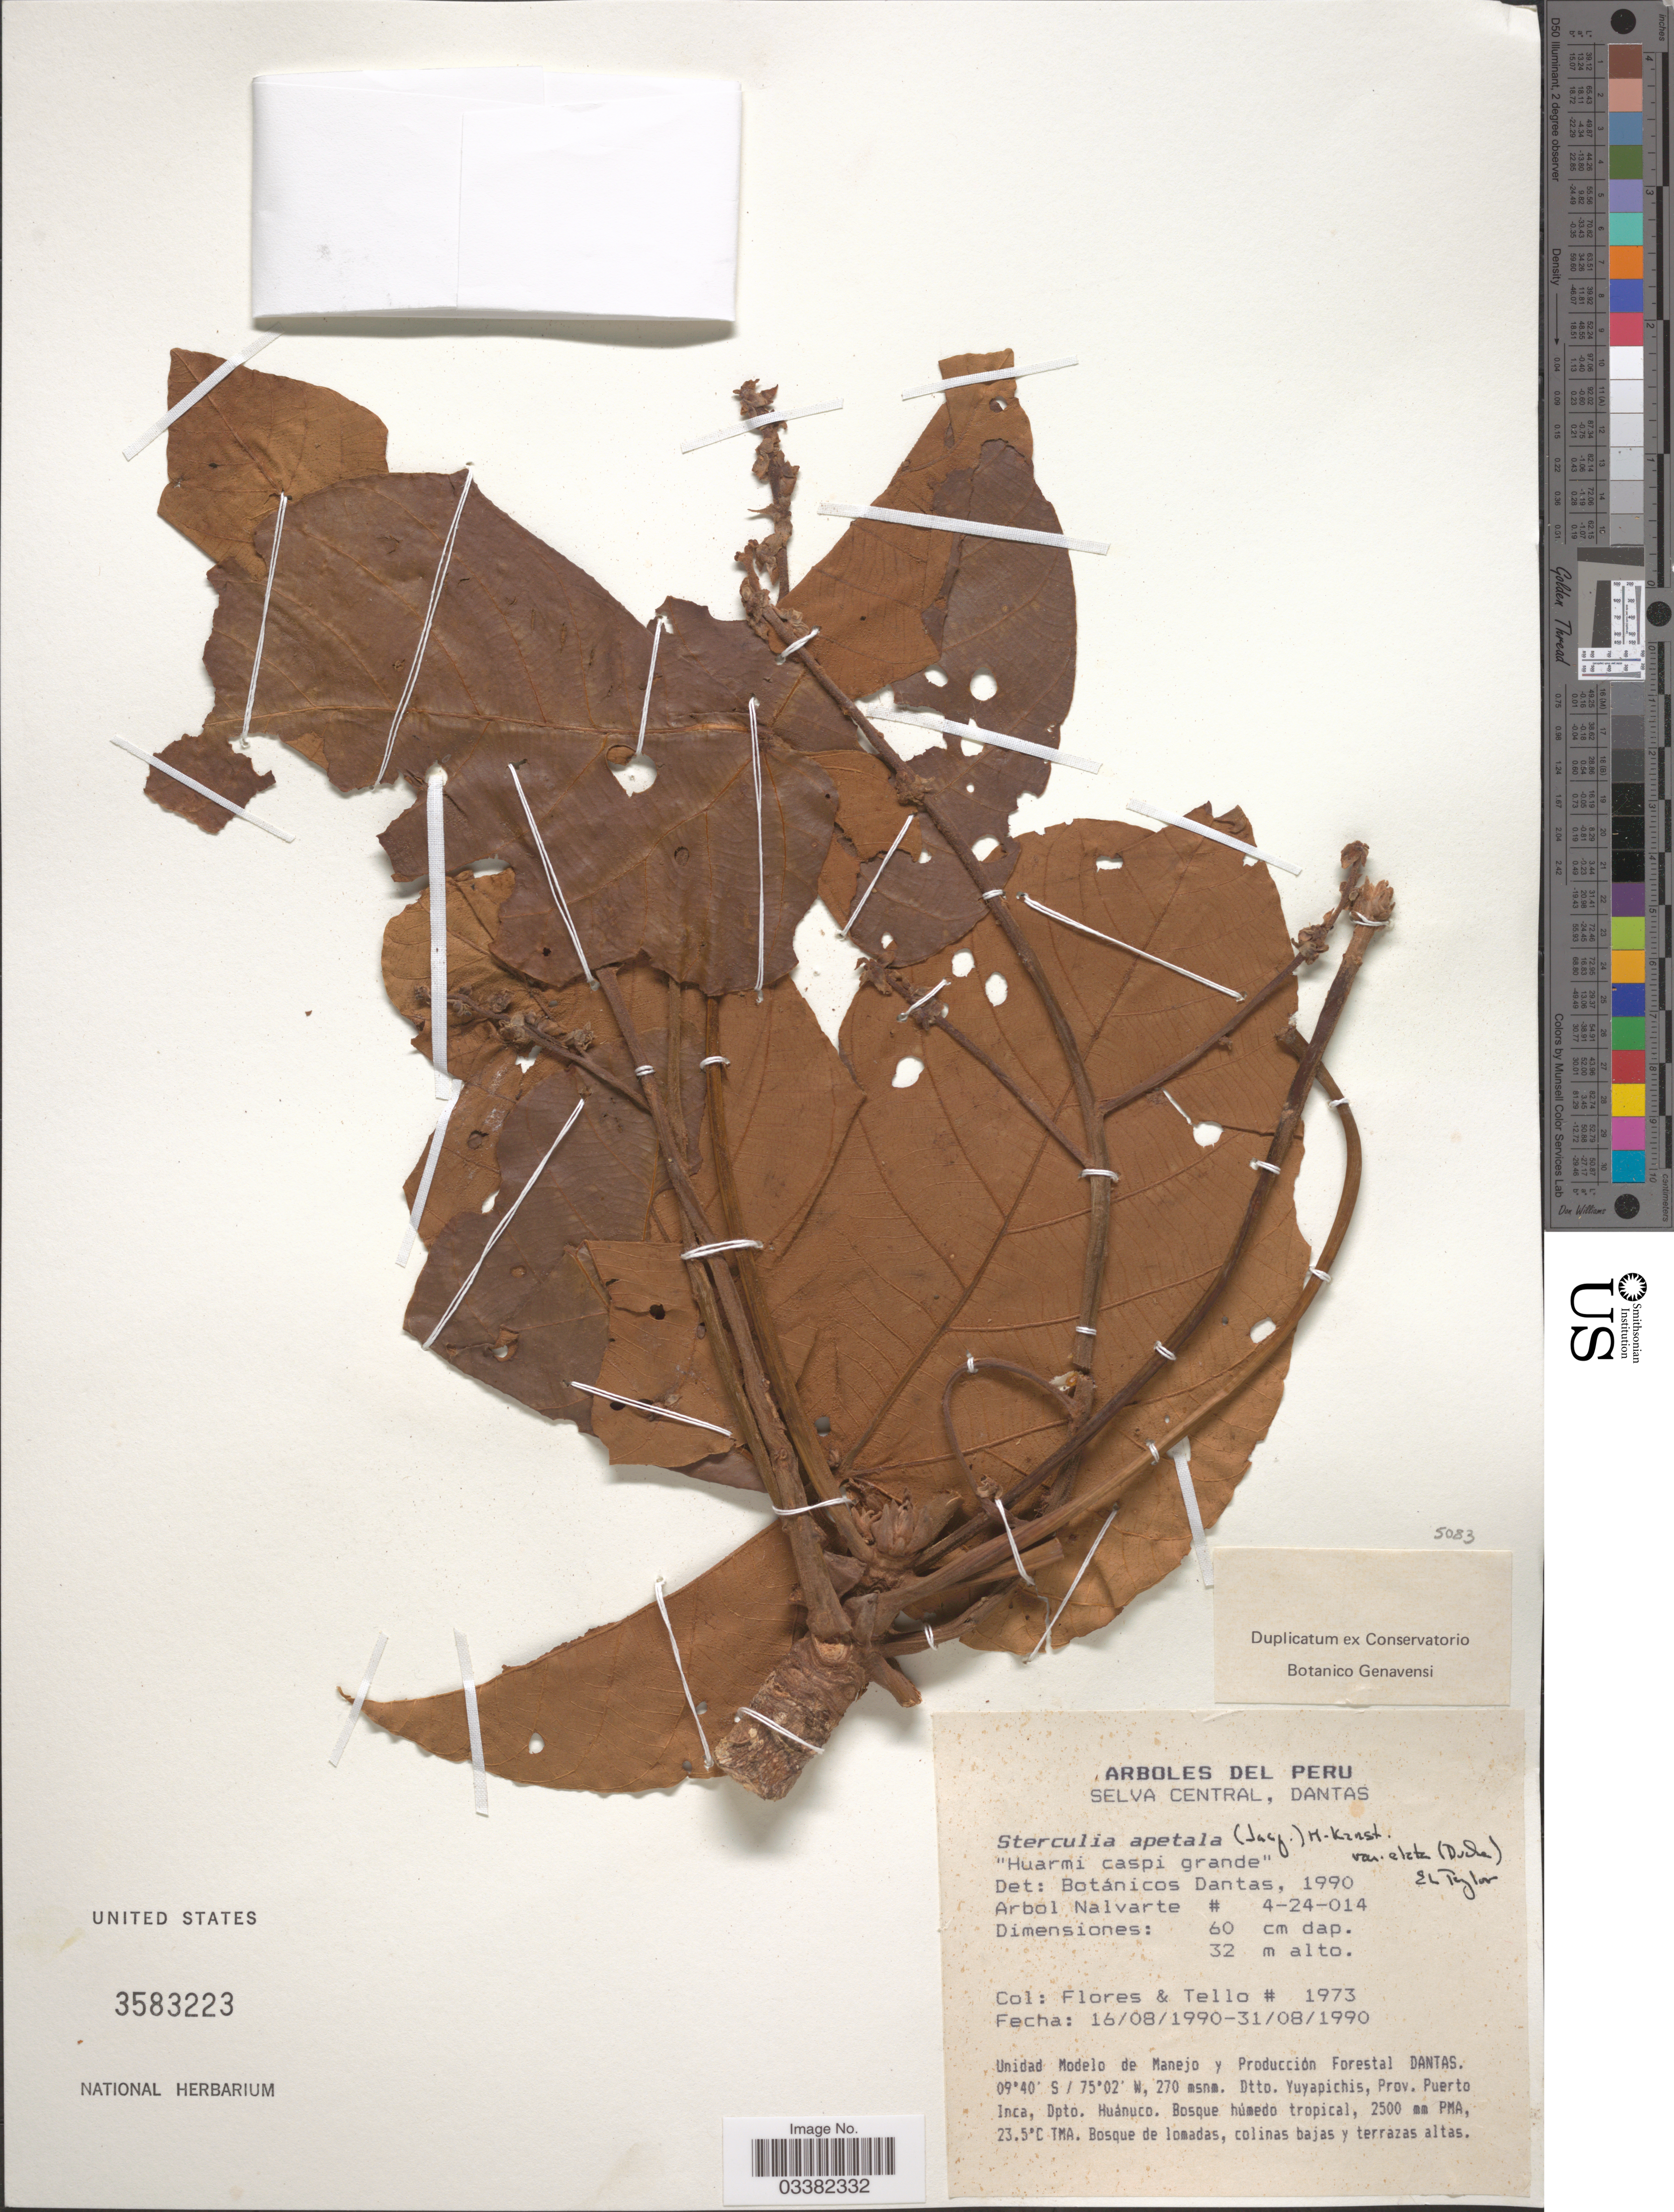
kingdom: Plantae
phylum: Tracheophyta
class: Magnoliopsida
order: Malvales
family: Malvaceae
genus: Sterculia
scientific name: Sterculia apetala var. elata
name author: (Jacq.) H. Karst.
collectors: -. Flores & -. Tello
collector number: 1973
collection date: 1990-08-16/1990-08-31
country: Peru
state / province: Huánuco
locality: Selva Central, Dantas. Unidad Modelo de Manejo y Producción Forestal Dantas. Dtto. Yuyapichis, Prov. Puerto Inca, Dpto. Huánuco.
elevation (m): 2500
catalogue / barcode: US 3583223